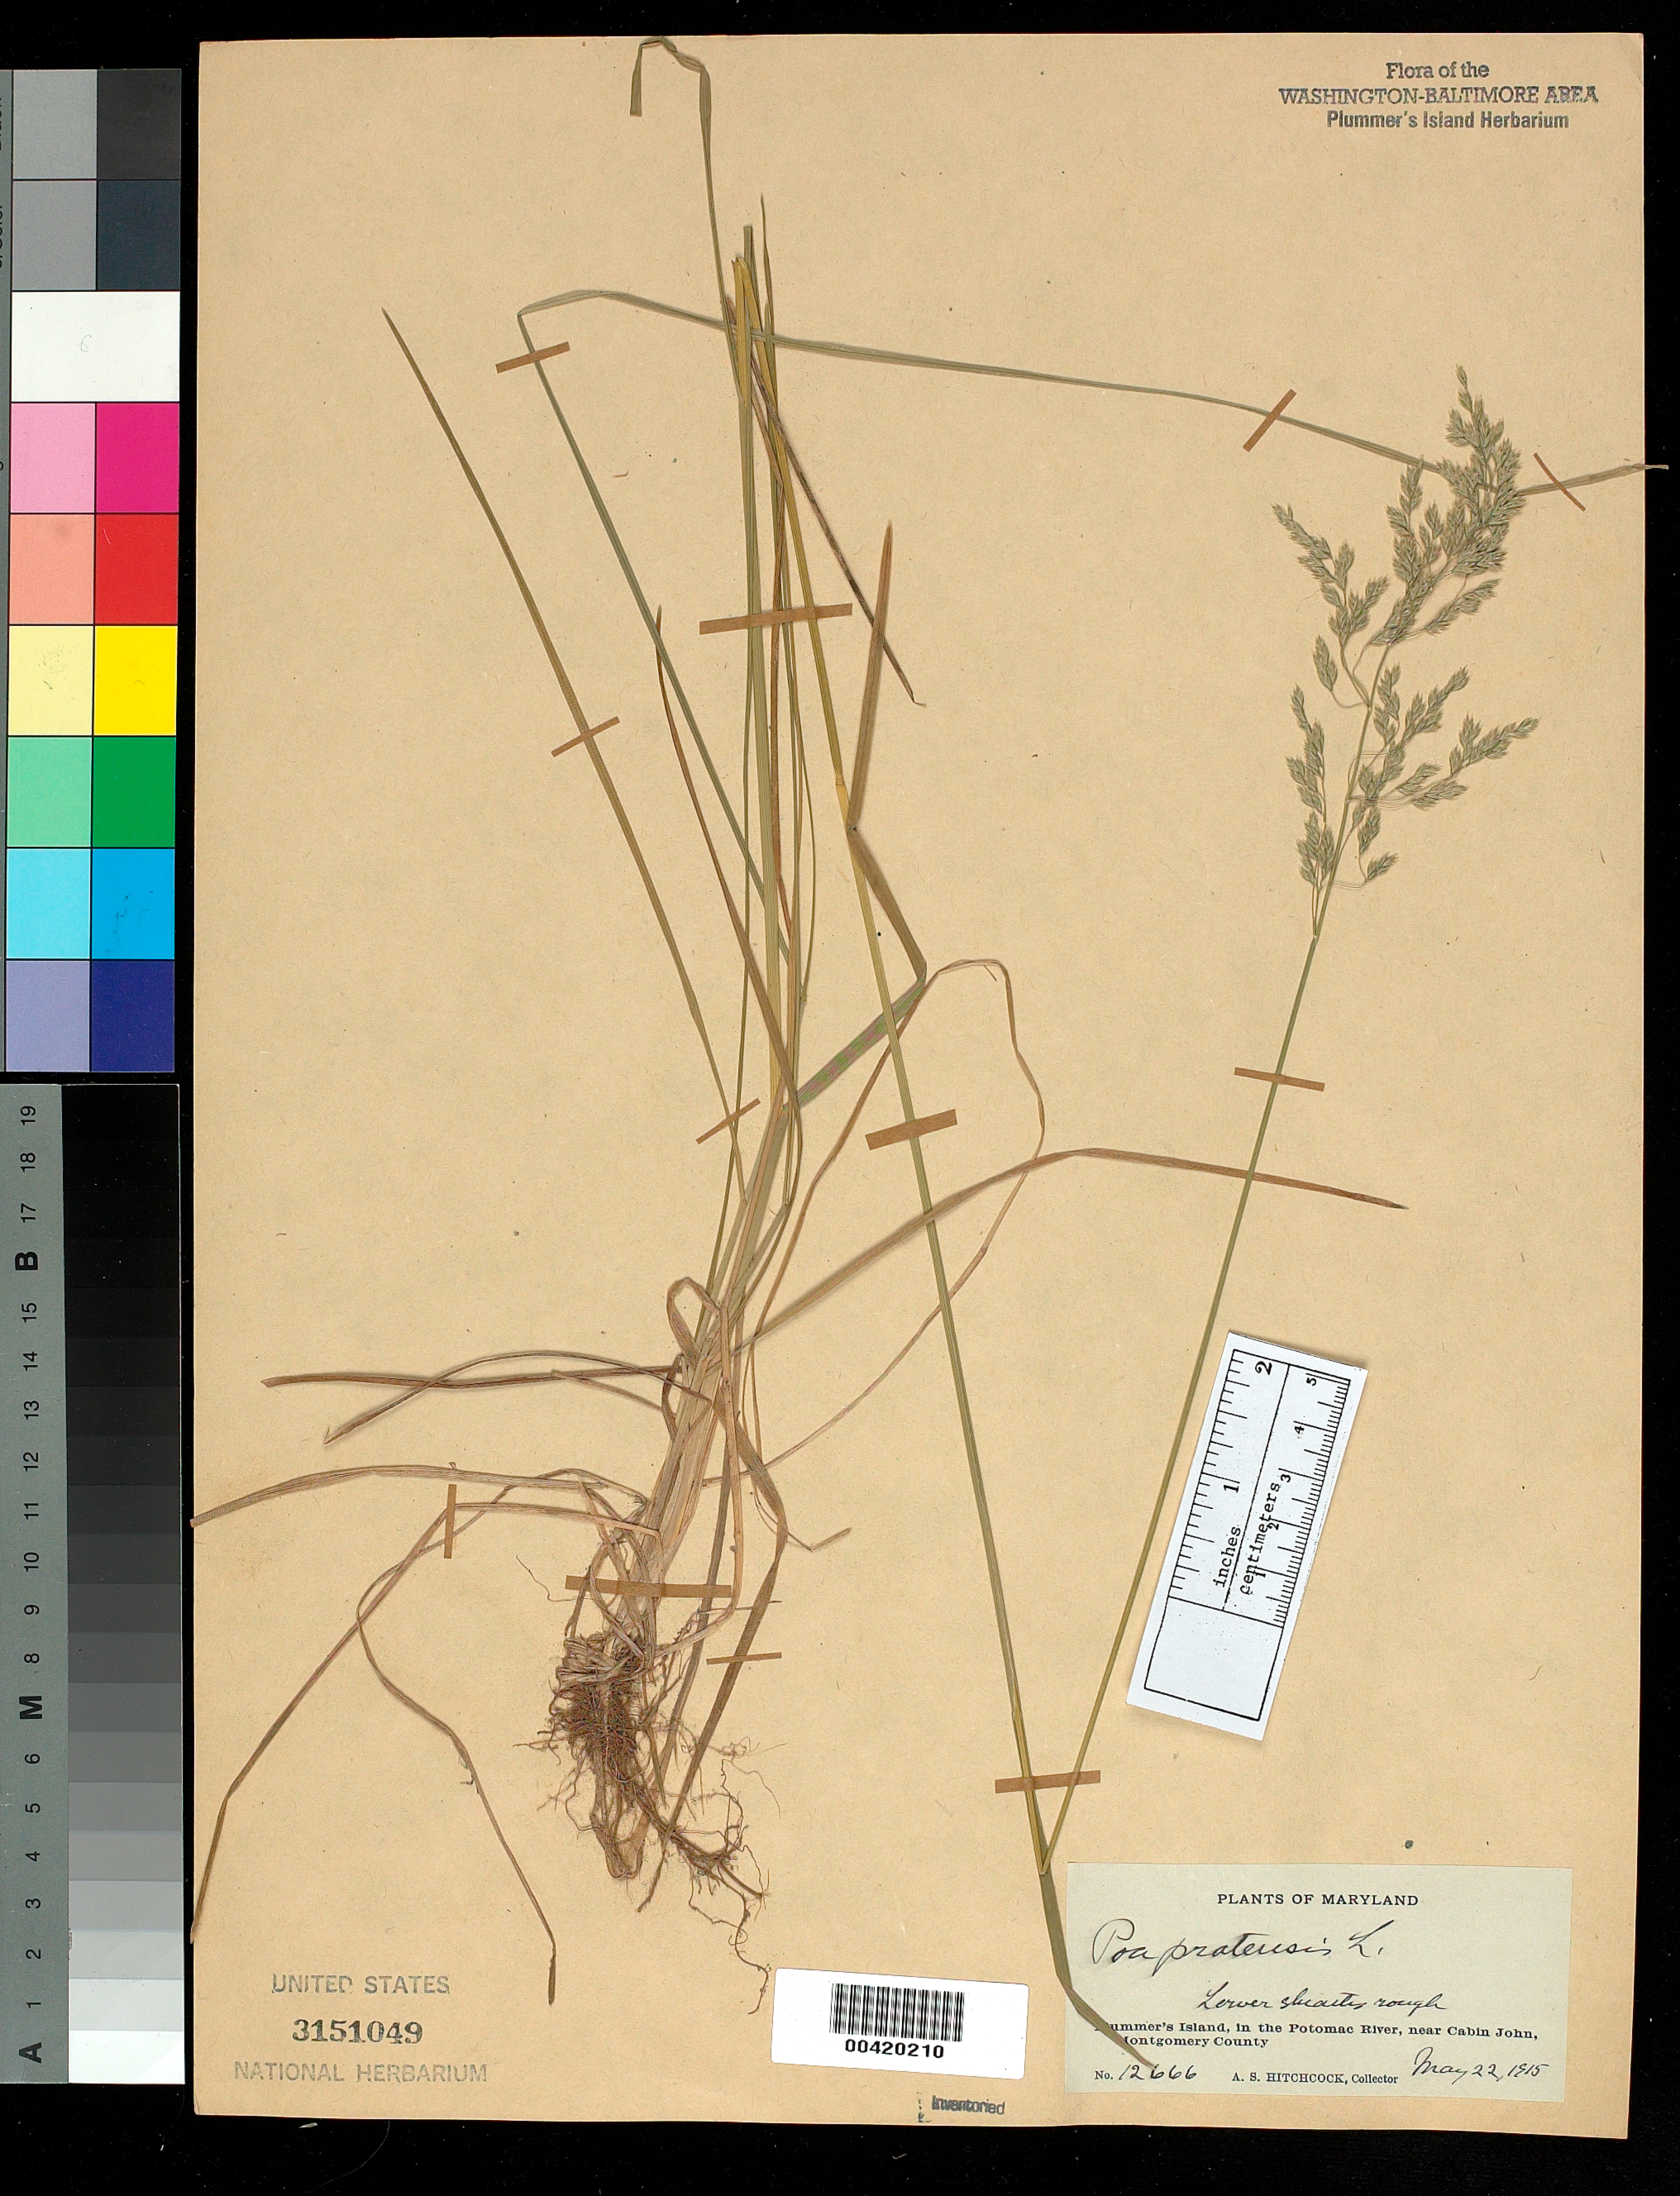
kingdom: Plantae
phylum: Tracheophyta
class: Liliopsida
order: Poales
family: Poaceae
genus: Poa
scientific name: Poa pratensis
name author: L.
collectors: A. S. Hitchcock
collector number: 12666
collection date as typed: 22 May 1915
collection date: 1915-05-22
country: United States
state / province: Maryland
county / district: Montgomery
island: Plummers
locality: Plummer's Island C. & O. Canal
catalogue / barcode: US 3151049